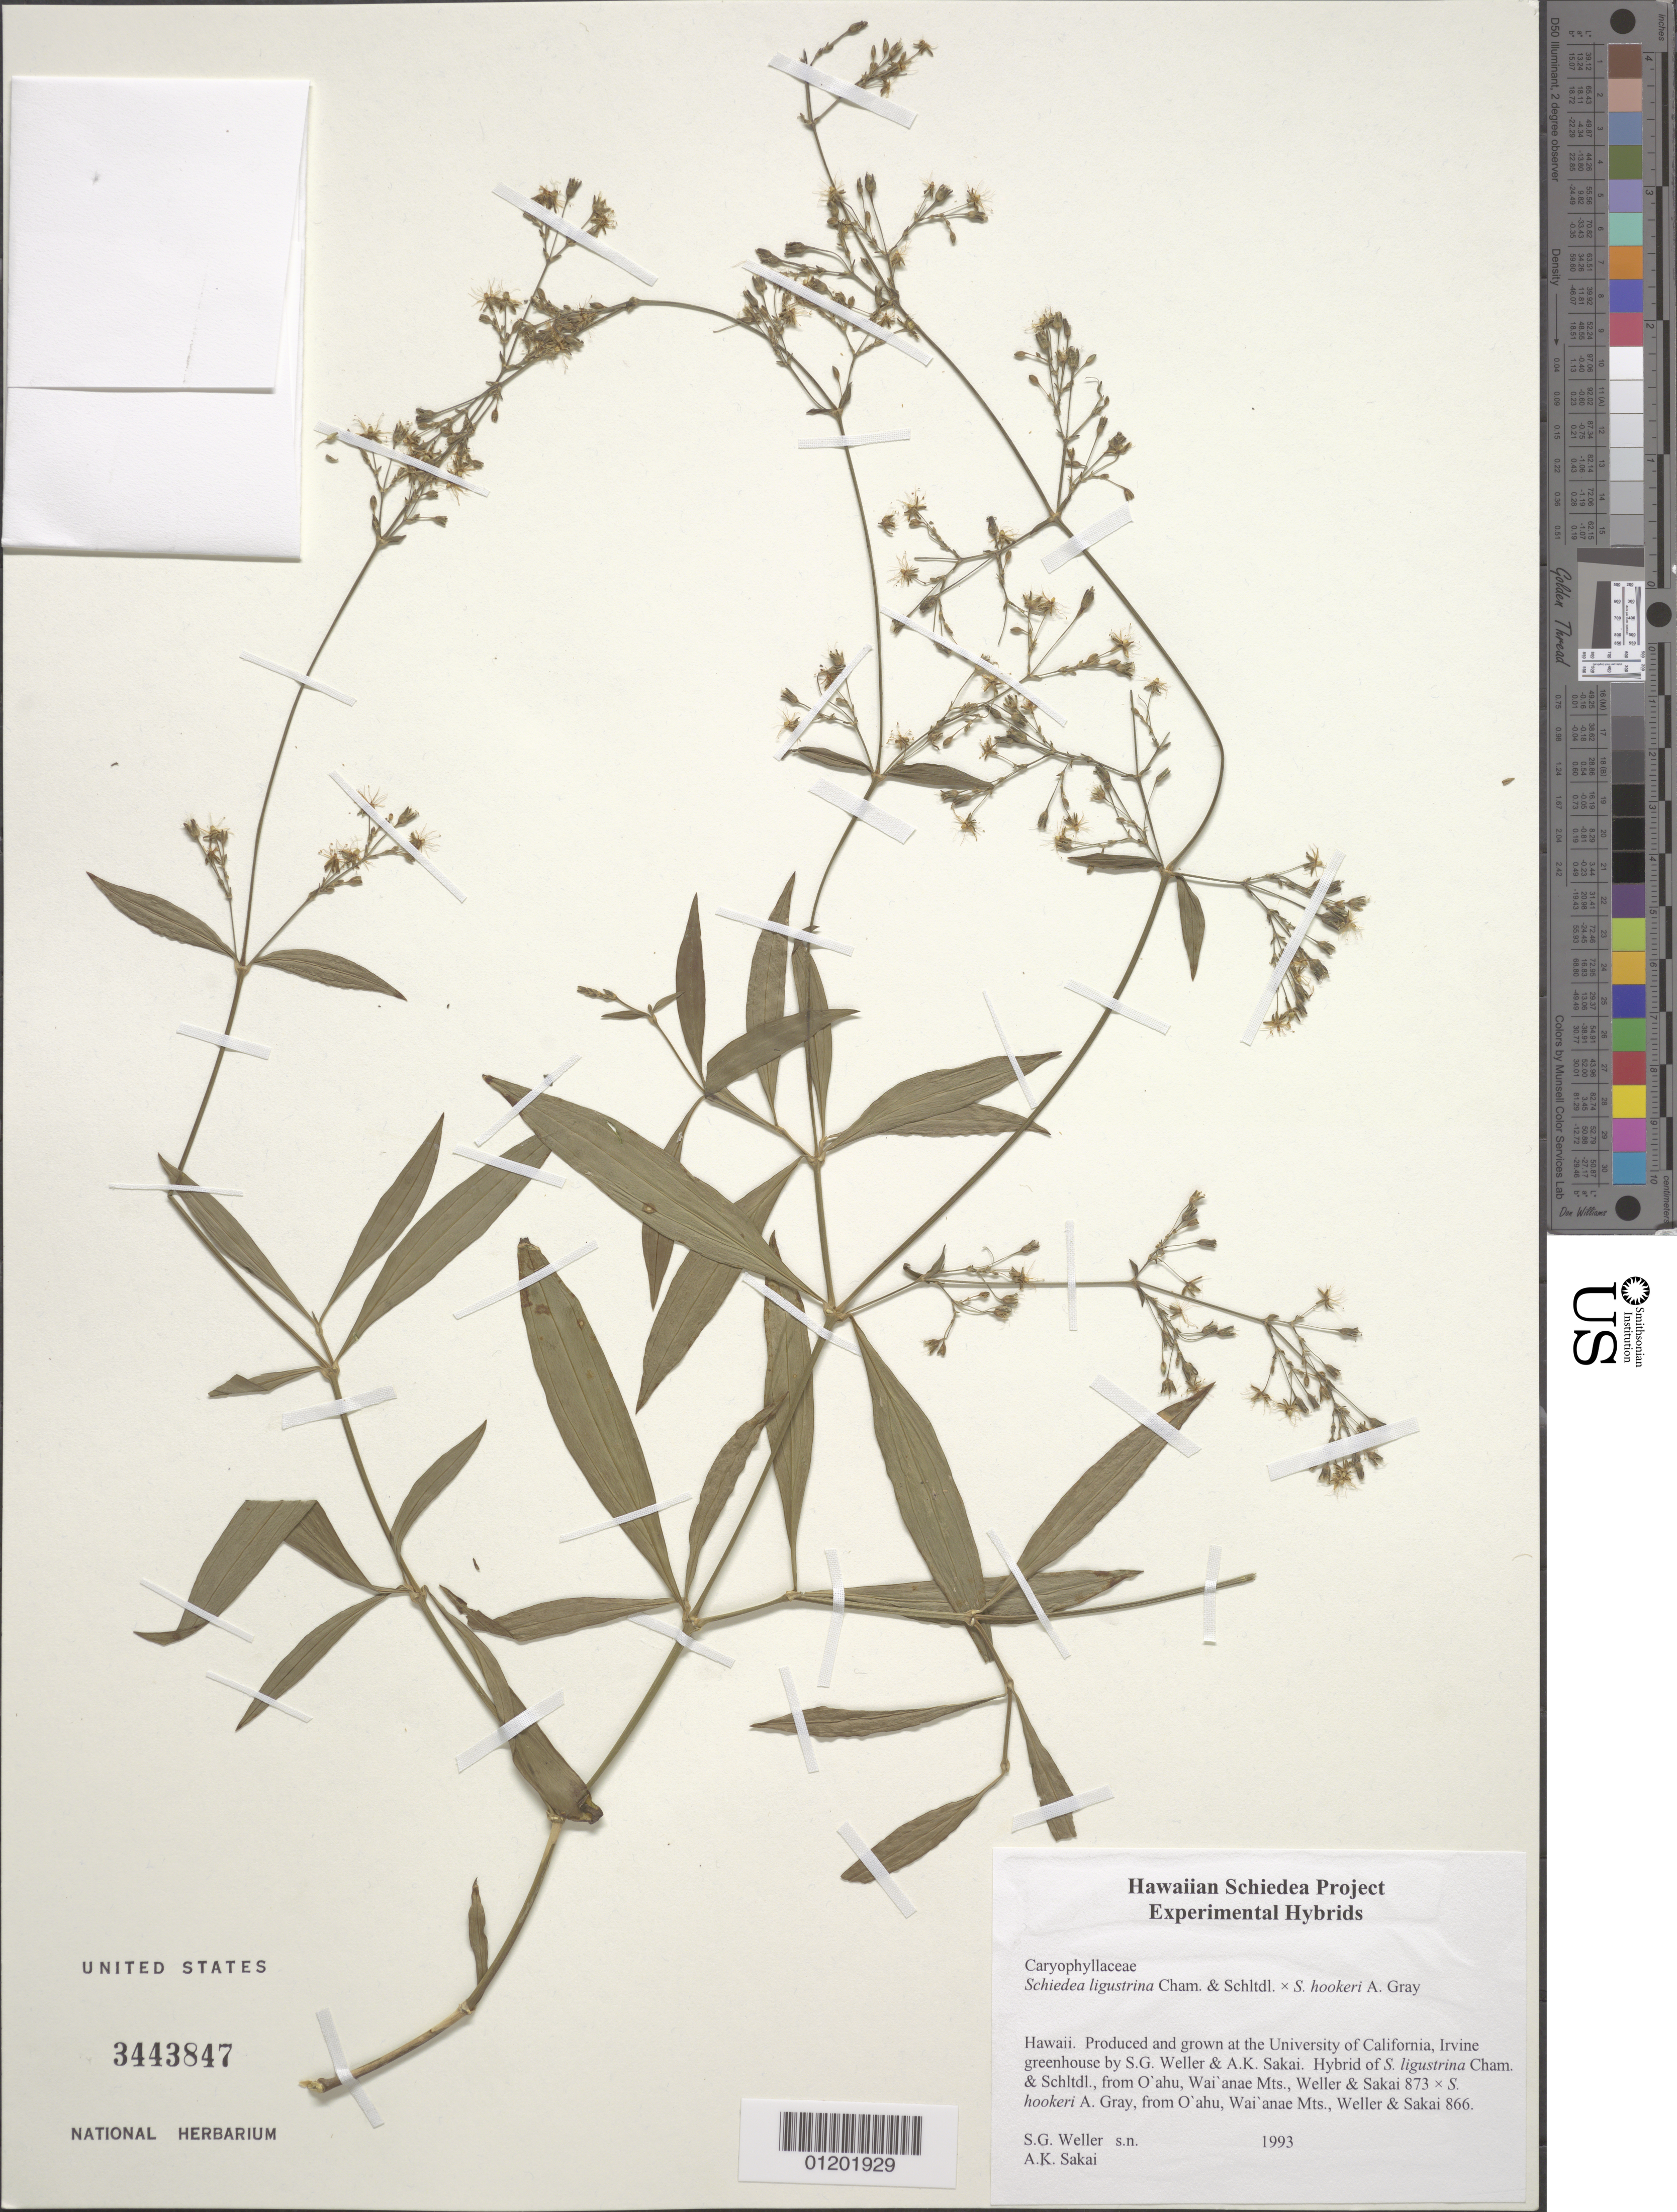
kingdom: Plantae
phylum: Tracheophyta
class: Magnoliopsida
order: Caryophyllales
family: Caryophyllaceae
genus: Schiedea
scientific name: Schiedea hookeri x S. ligustrina Cham. & Schltdl.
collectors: S. G. Weller & A. Sakai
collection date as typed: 1993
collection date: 1993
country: United States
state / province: California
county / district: Orange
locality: University of California, Irvine greenhouse.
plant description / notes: Hybrid of S. ligustrina Cham. & Schltdl. [from O'ahu, Wai'anae Mts., Weller & Sakai 873] x S. hookeri A. Gray [from O'ahu, Wai'anae Mts., Weller & Sakai 866.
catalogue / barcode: US 3443847